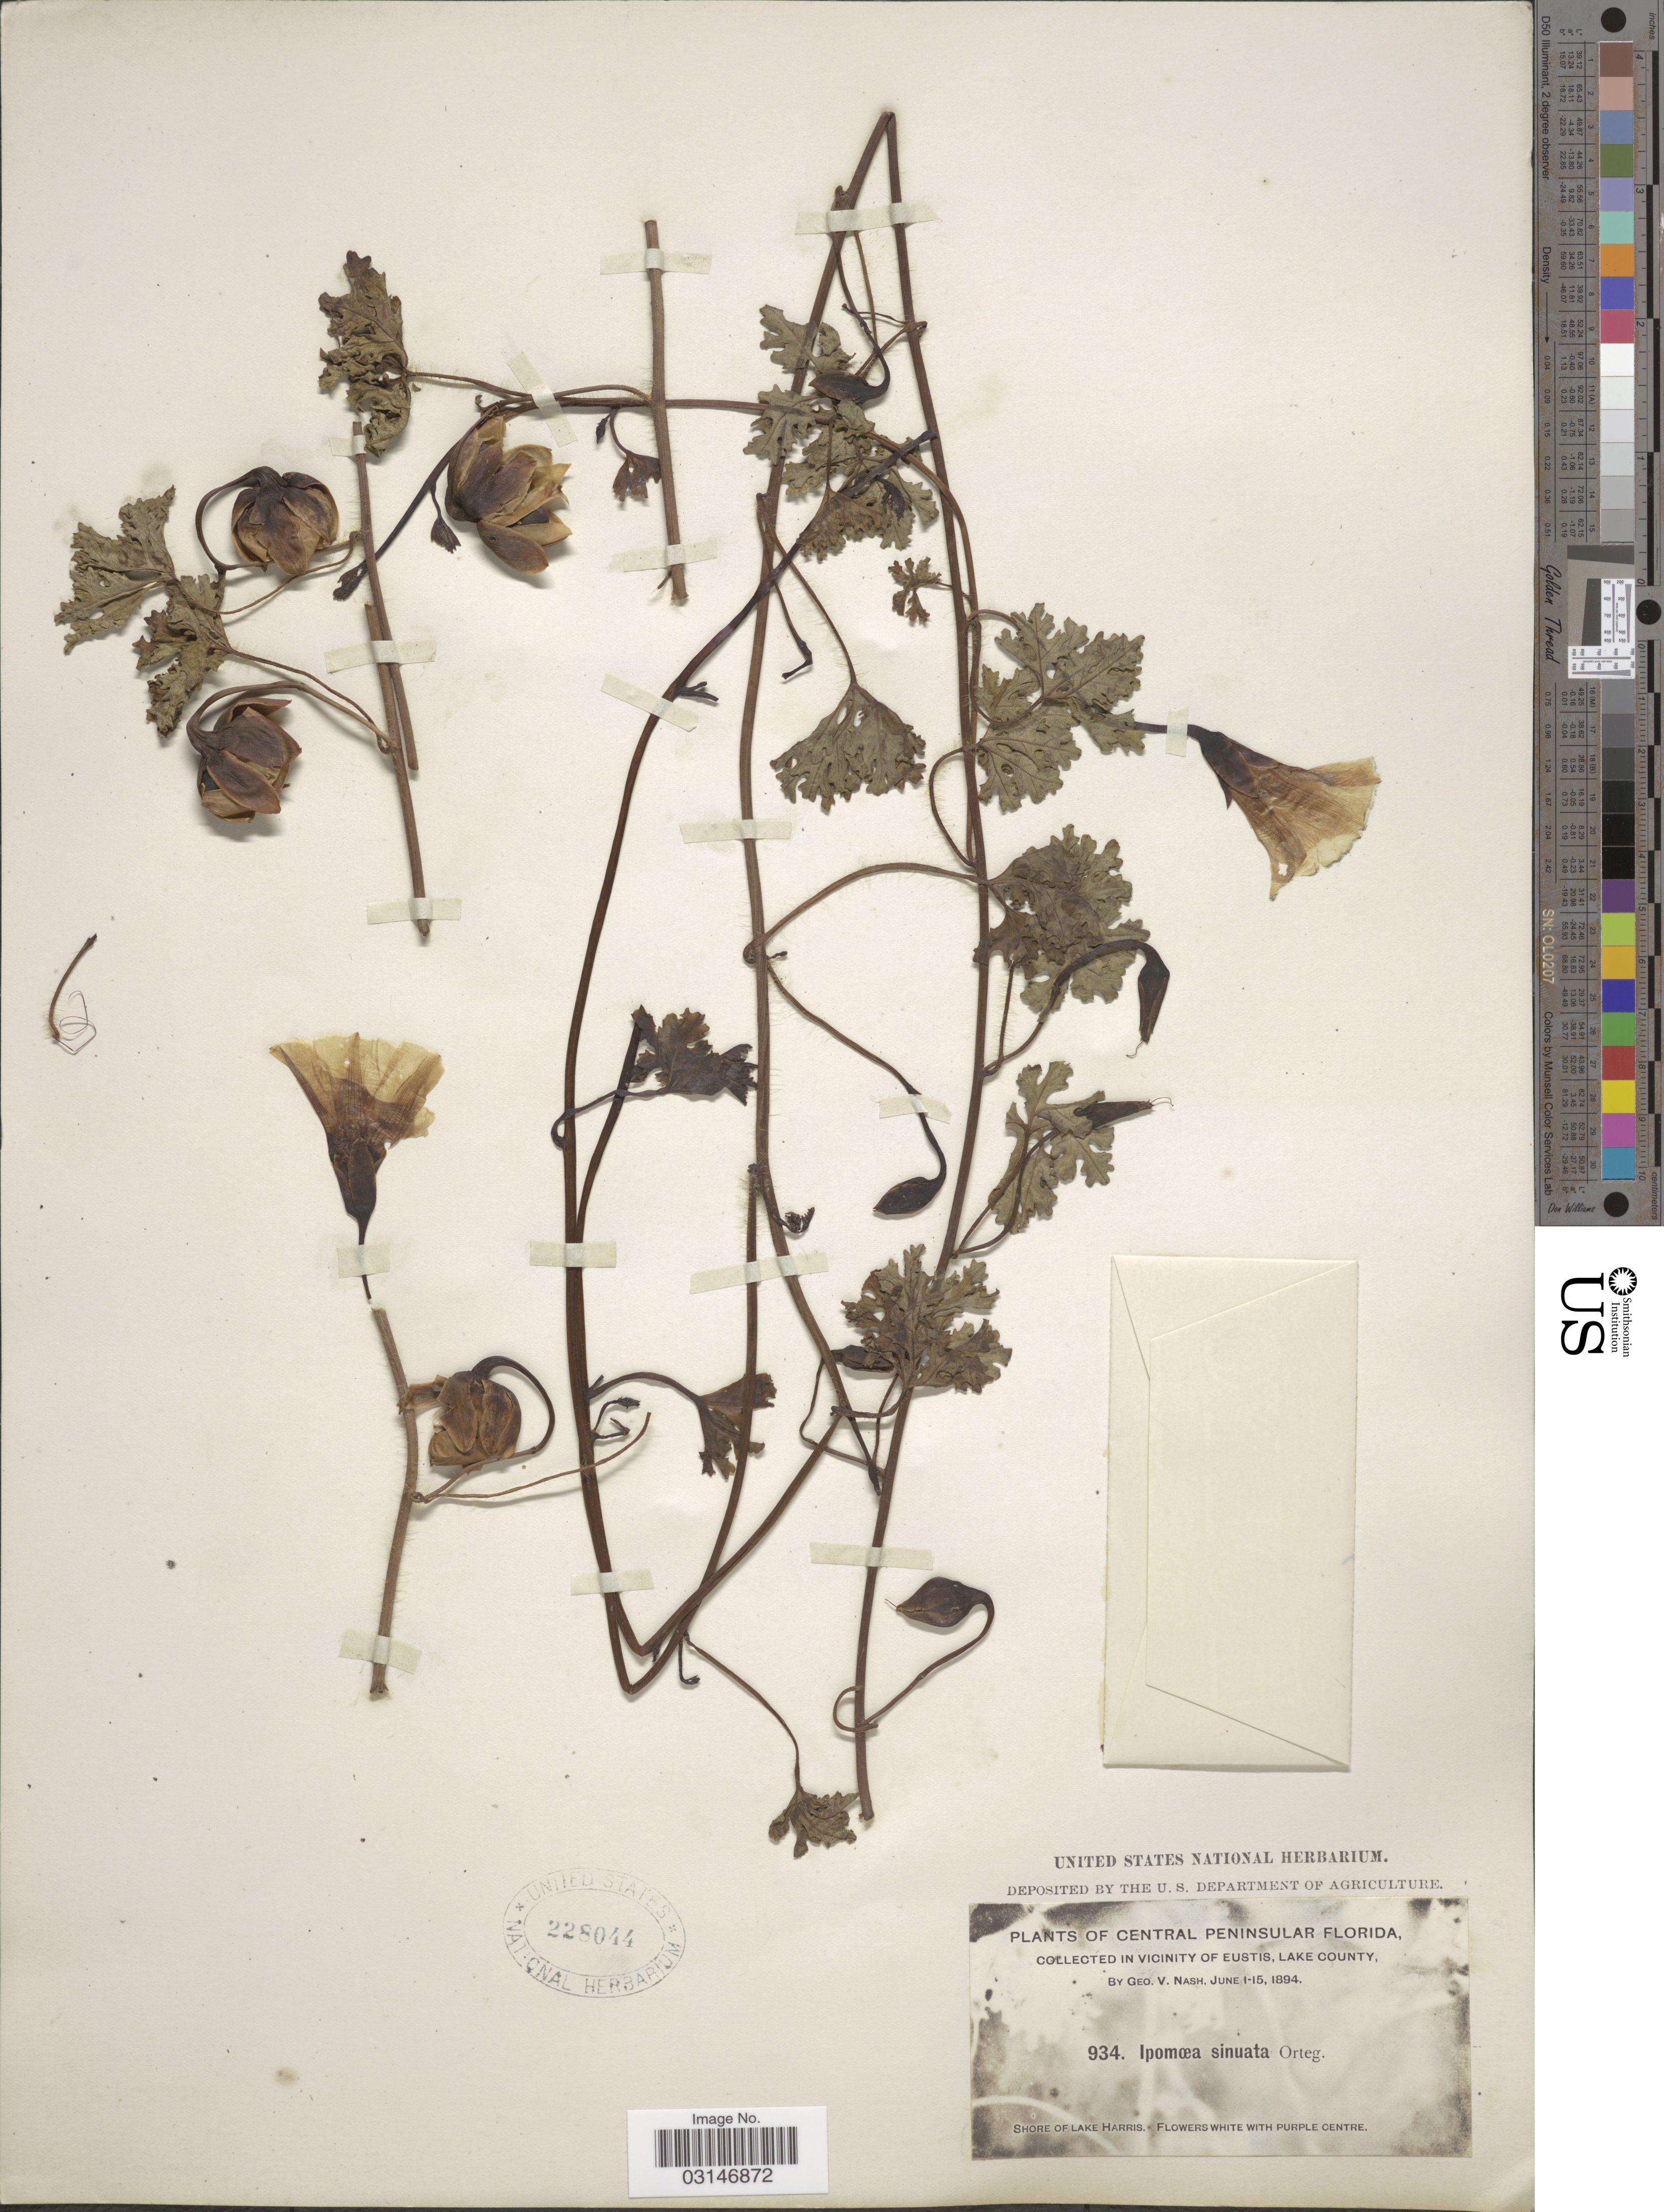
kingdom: Plantae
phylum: Tracheophyta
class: Magnoliopsida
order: Solanales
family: Convolvulaceae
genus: Distimake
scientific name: Distimake dissectus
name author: (Jacq.) A. R. Simões & Staples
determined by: Strong, Mark T., (BOT), Smithsonian Institution - National Museum of Natural History (UNITED STATES)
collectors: G. V. Nash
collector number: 934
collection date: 1894-06-01/1894-06-15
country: United States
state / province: Florida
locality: Central Peninsular Florida, in vicinity of Eustis, Lake County. Shore of Lake Harris.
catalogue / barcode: US 228044